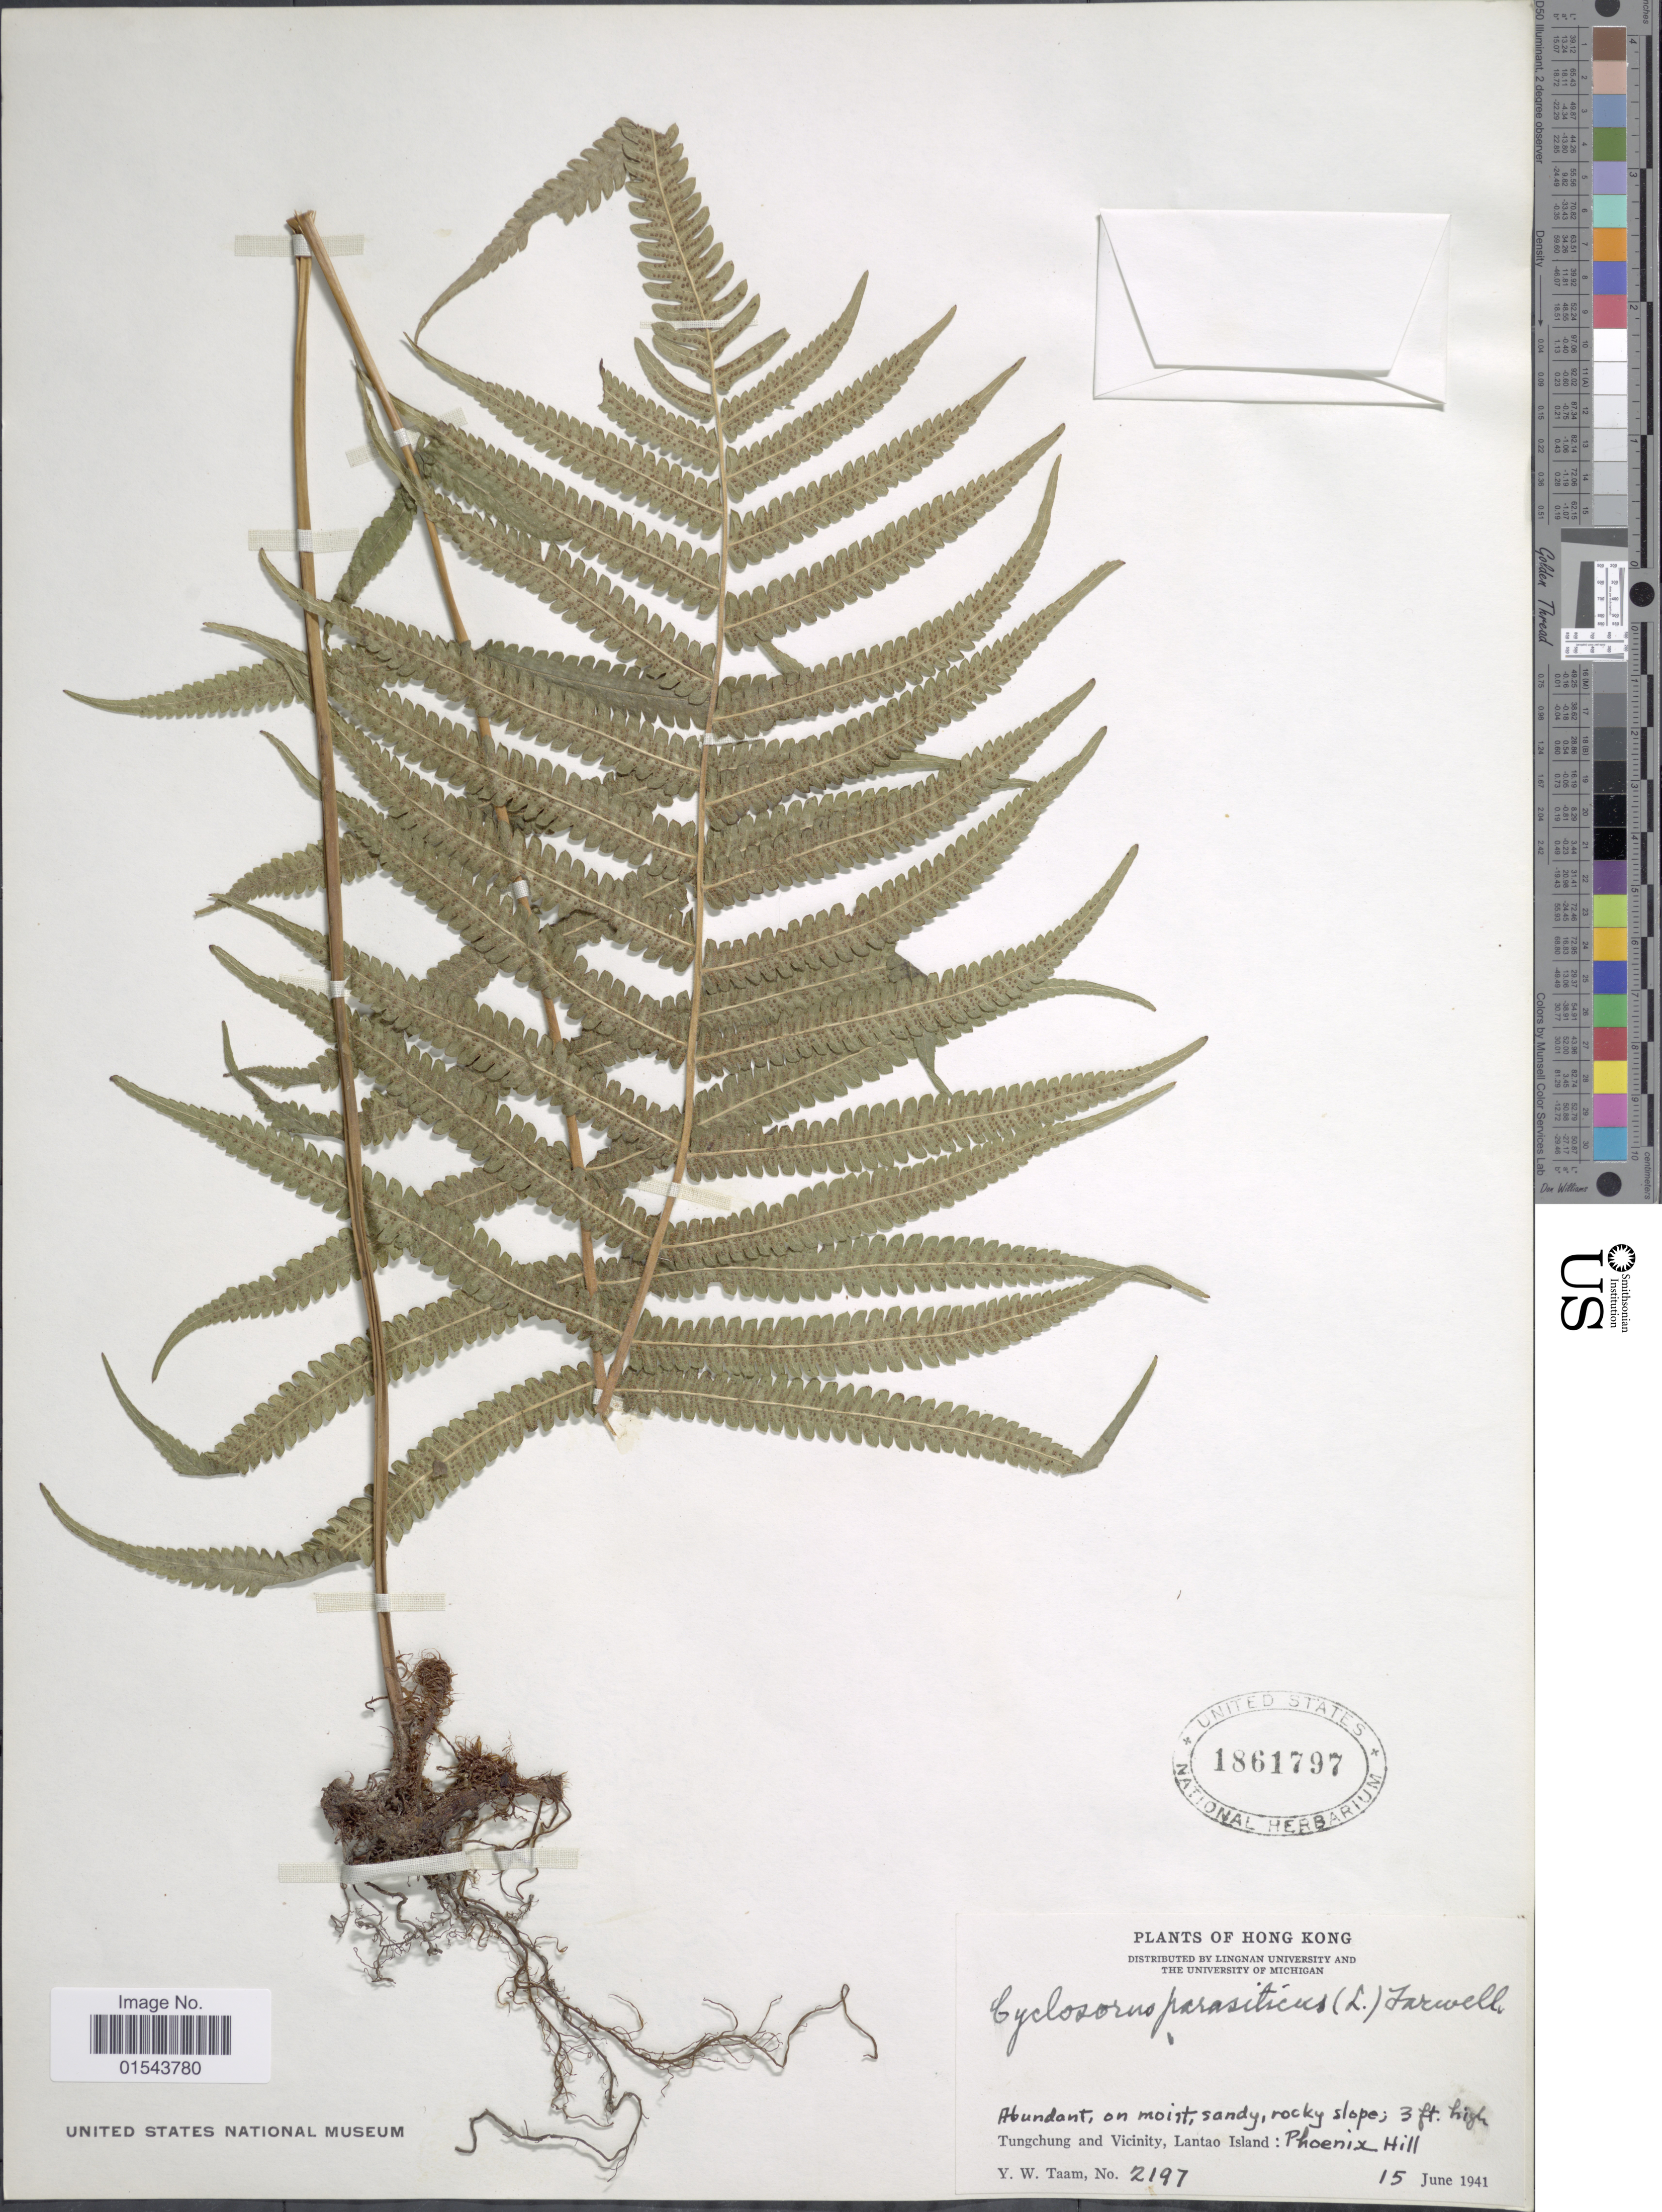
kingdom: Plantae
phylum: Tracheophyta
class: Polypodiopsida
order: Polypodiales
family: Thelypteridaceae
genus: Christella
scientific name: Christella parasitica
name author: (L.) H. Lév.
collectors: Y. W. Taam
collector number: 2197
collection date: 1941-06-15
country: China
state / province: Hong Kong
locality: Tungchung and Vicinity, Lantao Island: Phoenix Hill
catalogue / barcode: US 1861797